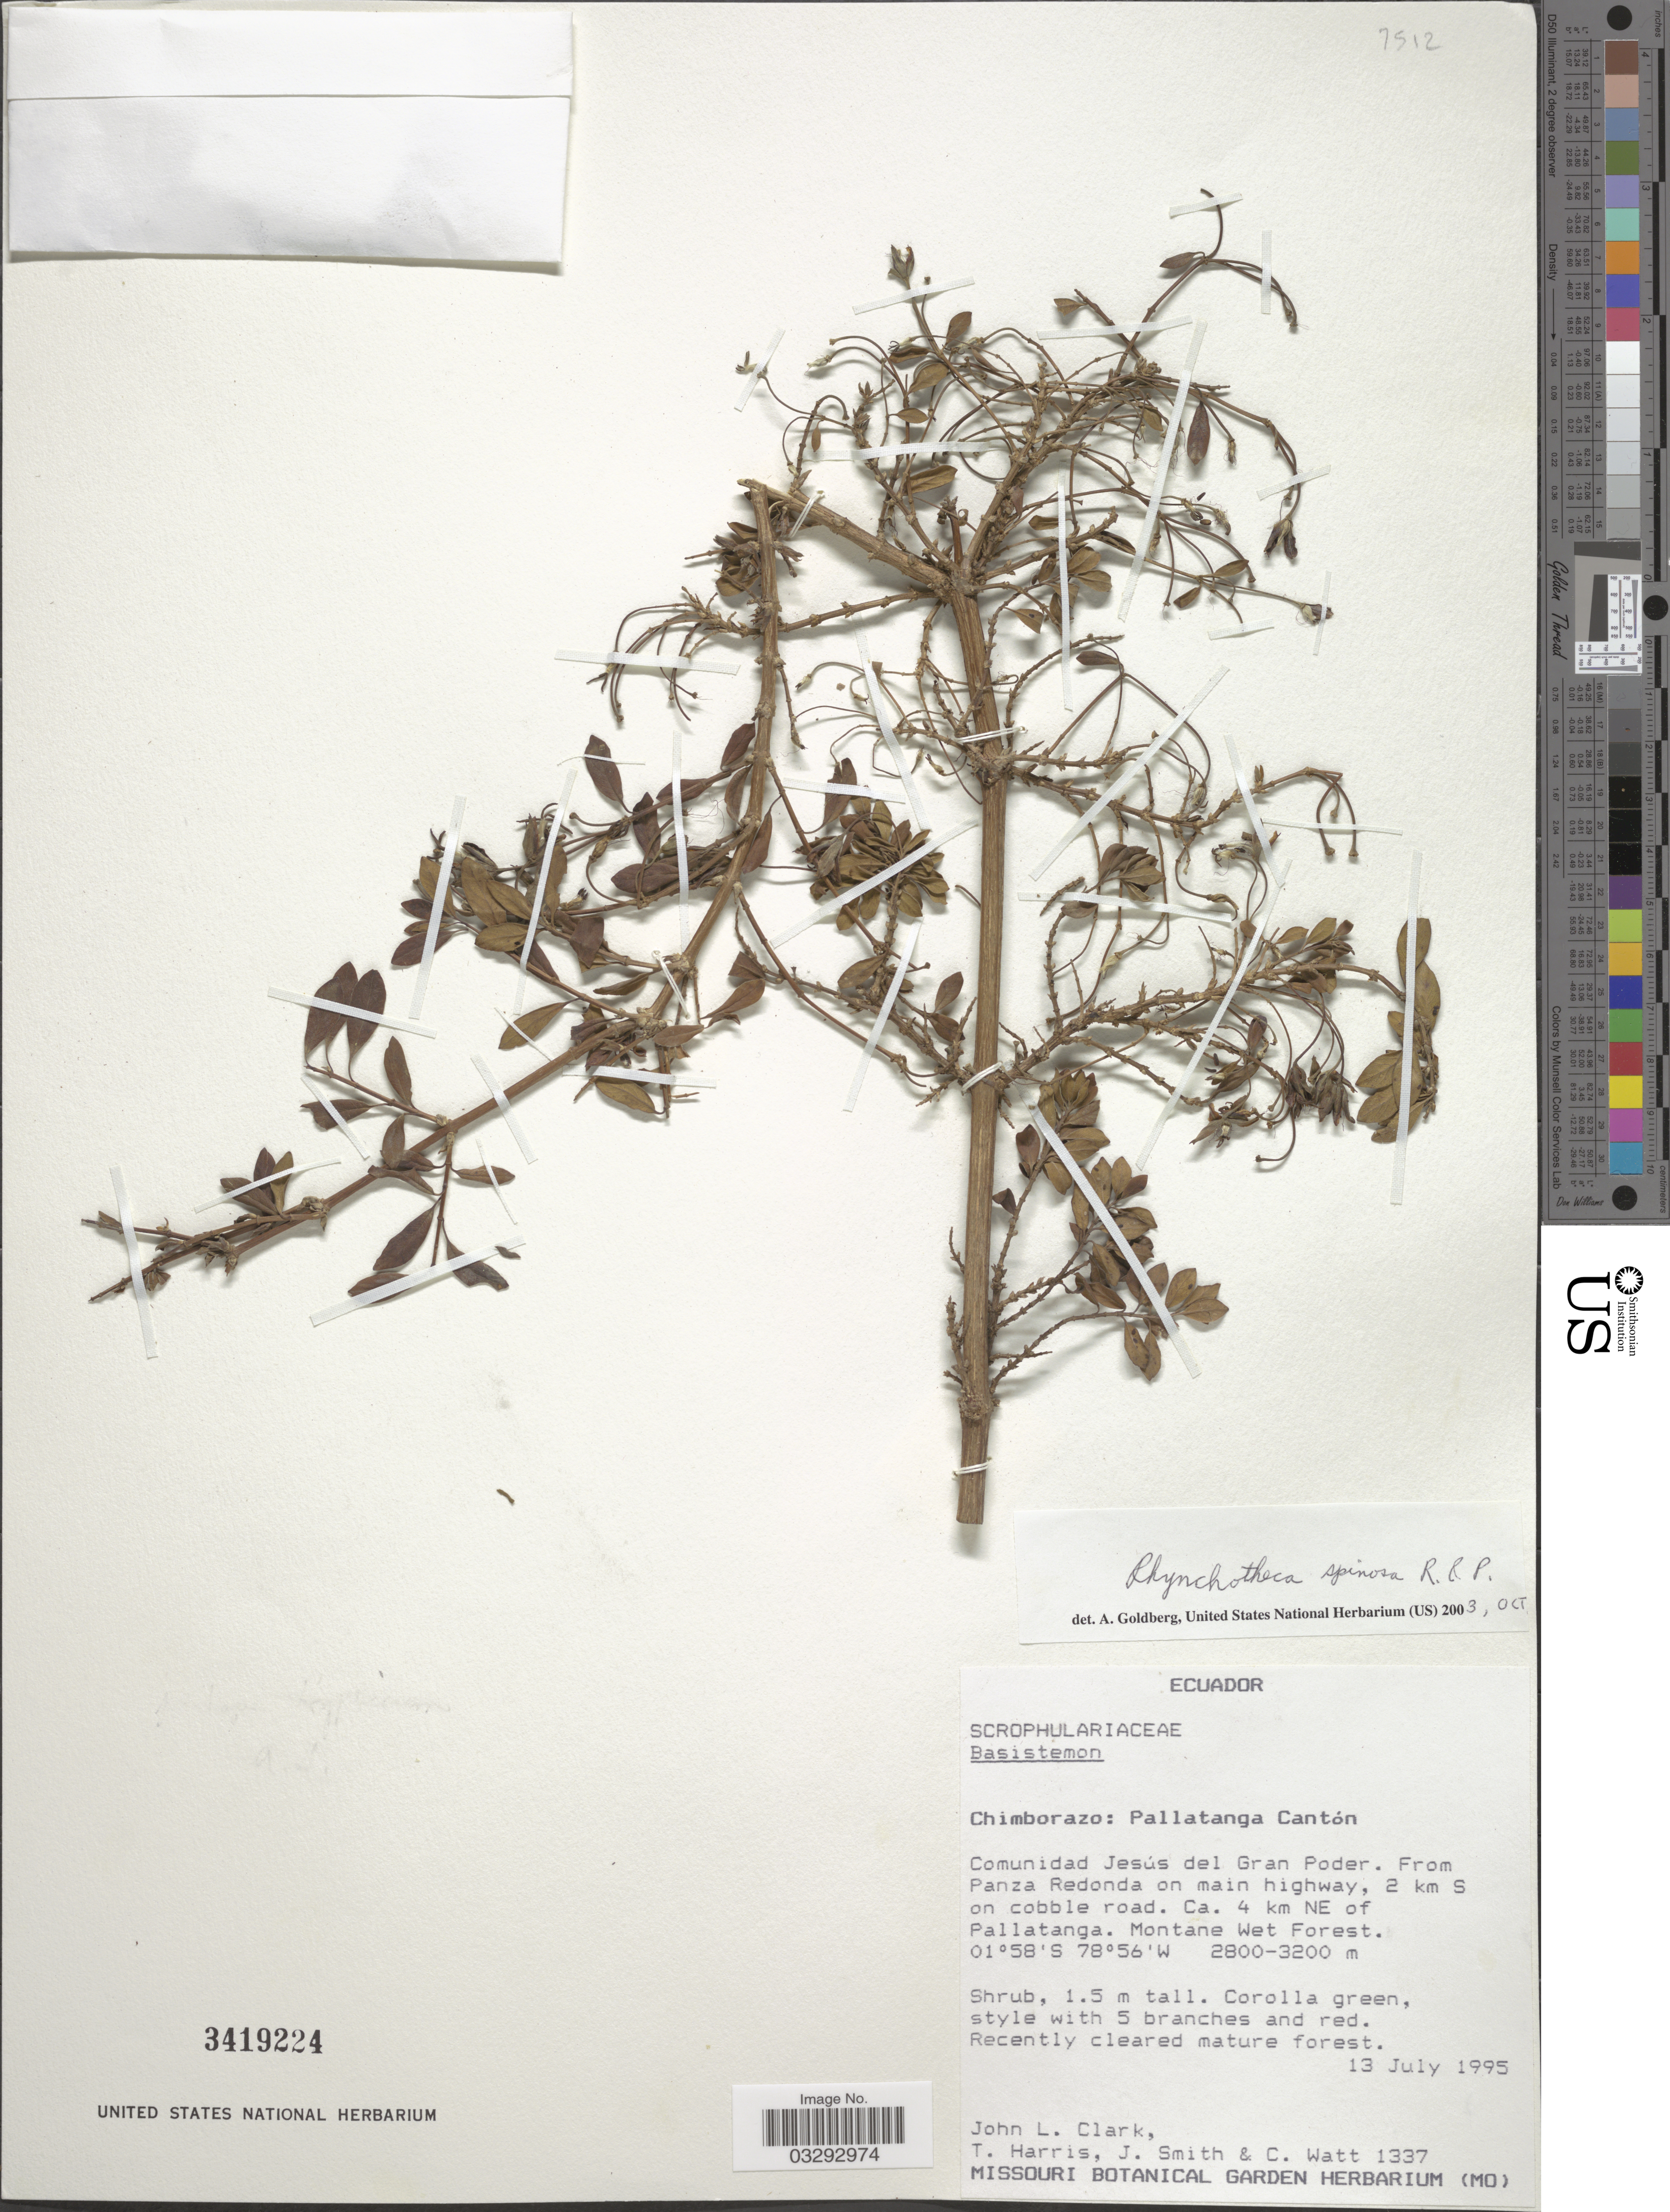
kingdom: Plantae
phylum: Tracheophyta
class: Magnoliopsida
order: Geraniales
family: Vivianiaceae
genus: Rhynchotheca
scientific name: Rhynchotheca spinosa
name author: Ruiz & Pav.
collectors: J. L. Clark, T. Harris, J. Smith & C. Watt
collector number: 1337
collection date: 1995-07-13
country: Ecuador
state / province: Chimborazo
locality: Pallatanga Cantón, Comunidad Jesús del Gran Poder. From Panza Redonda on main highway, 2 km S on cobble road. Ca. 4 km NE of Pallatanga.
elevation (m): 2800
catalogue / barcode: US 3419224